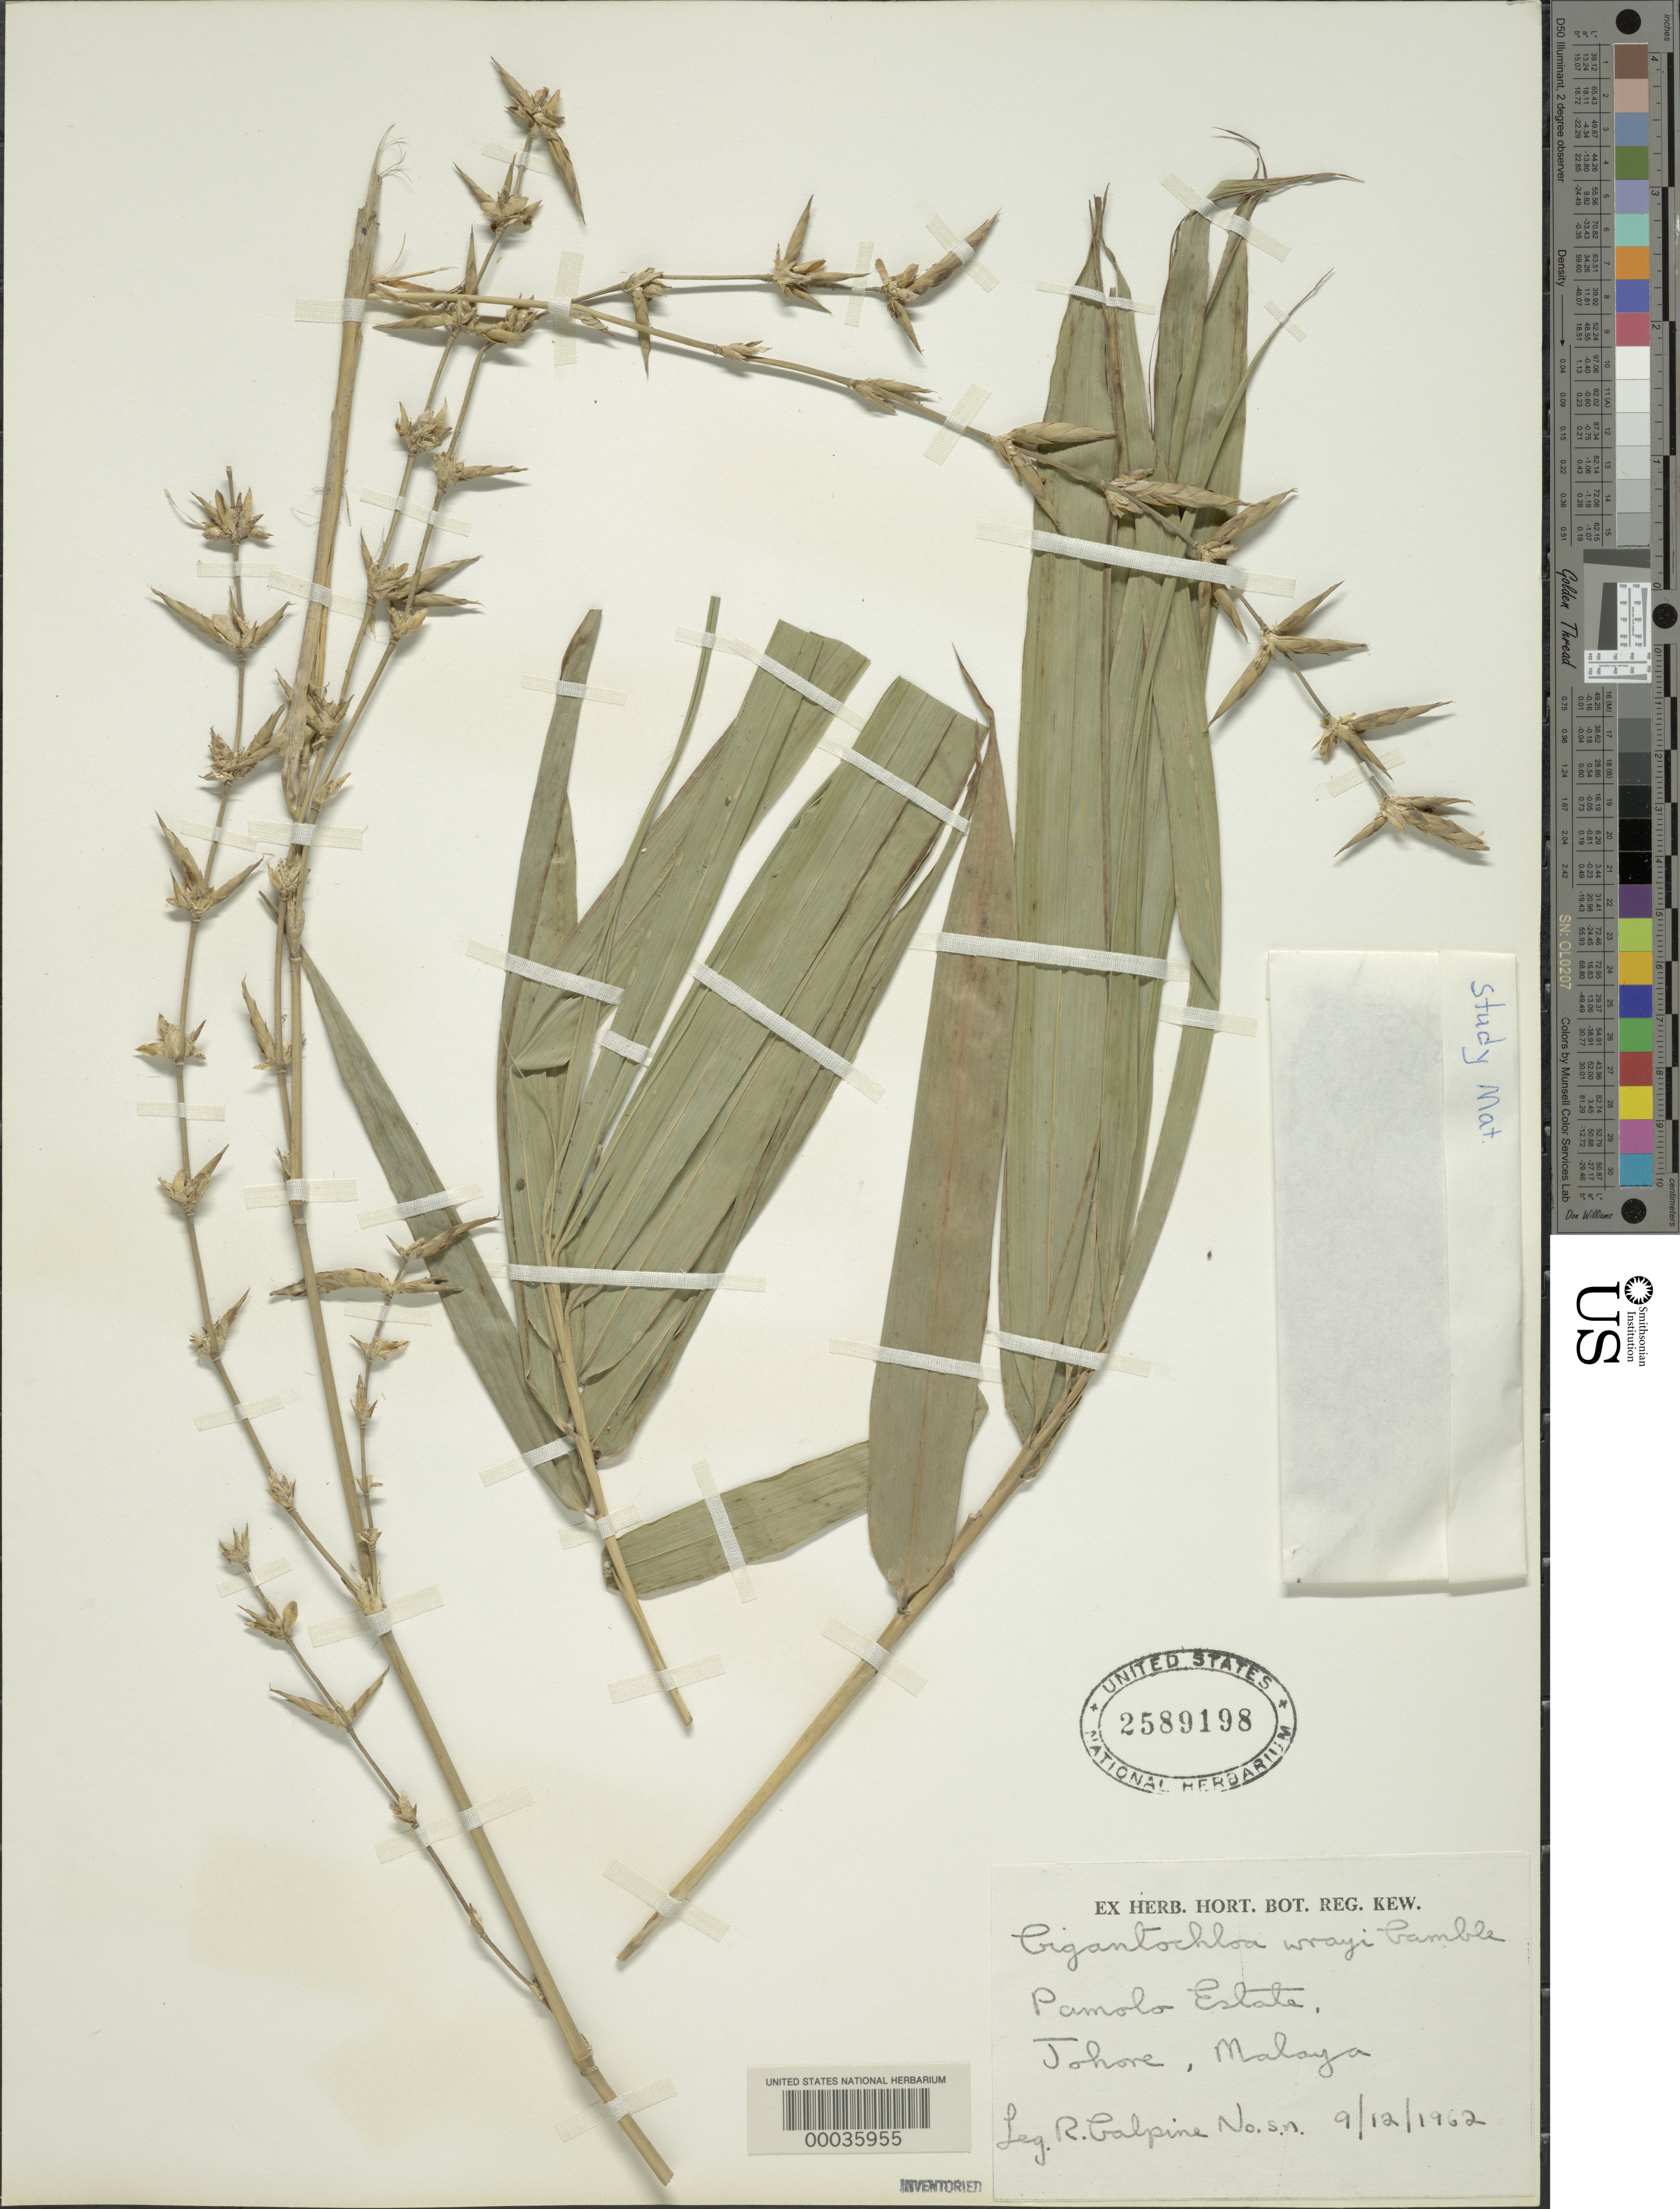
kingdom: Plantae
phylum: Tracheophyta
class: Liliopsida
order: Poales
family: Poaceae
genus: Dendrocalamus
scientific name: Dendrocalamus wrayi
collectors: R. Galpine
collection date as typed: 12 Sep 1962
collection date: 1962-09-12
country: Malaysia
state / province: Johor (?)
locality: Johone. [= johore?] [Malay Peninsula]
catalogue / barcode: US 2589198